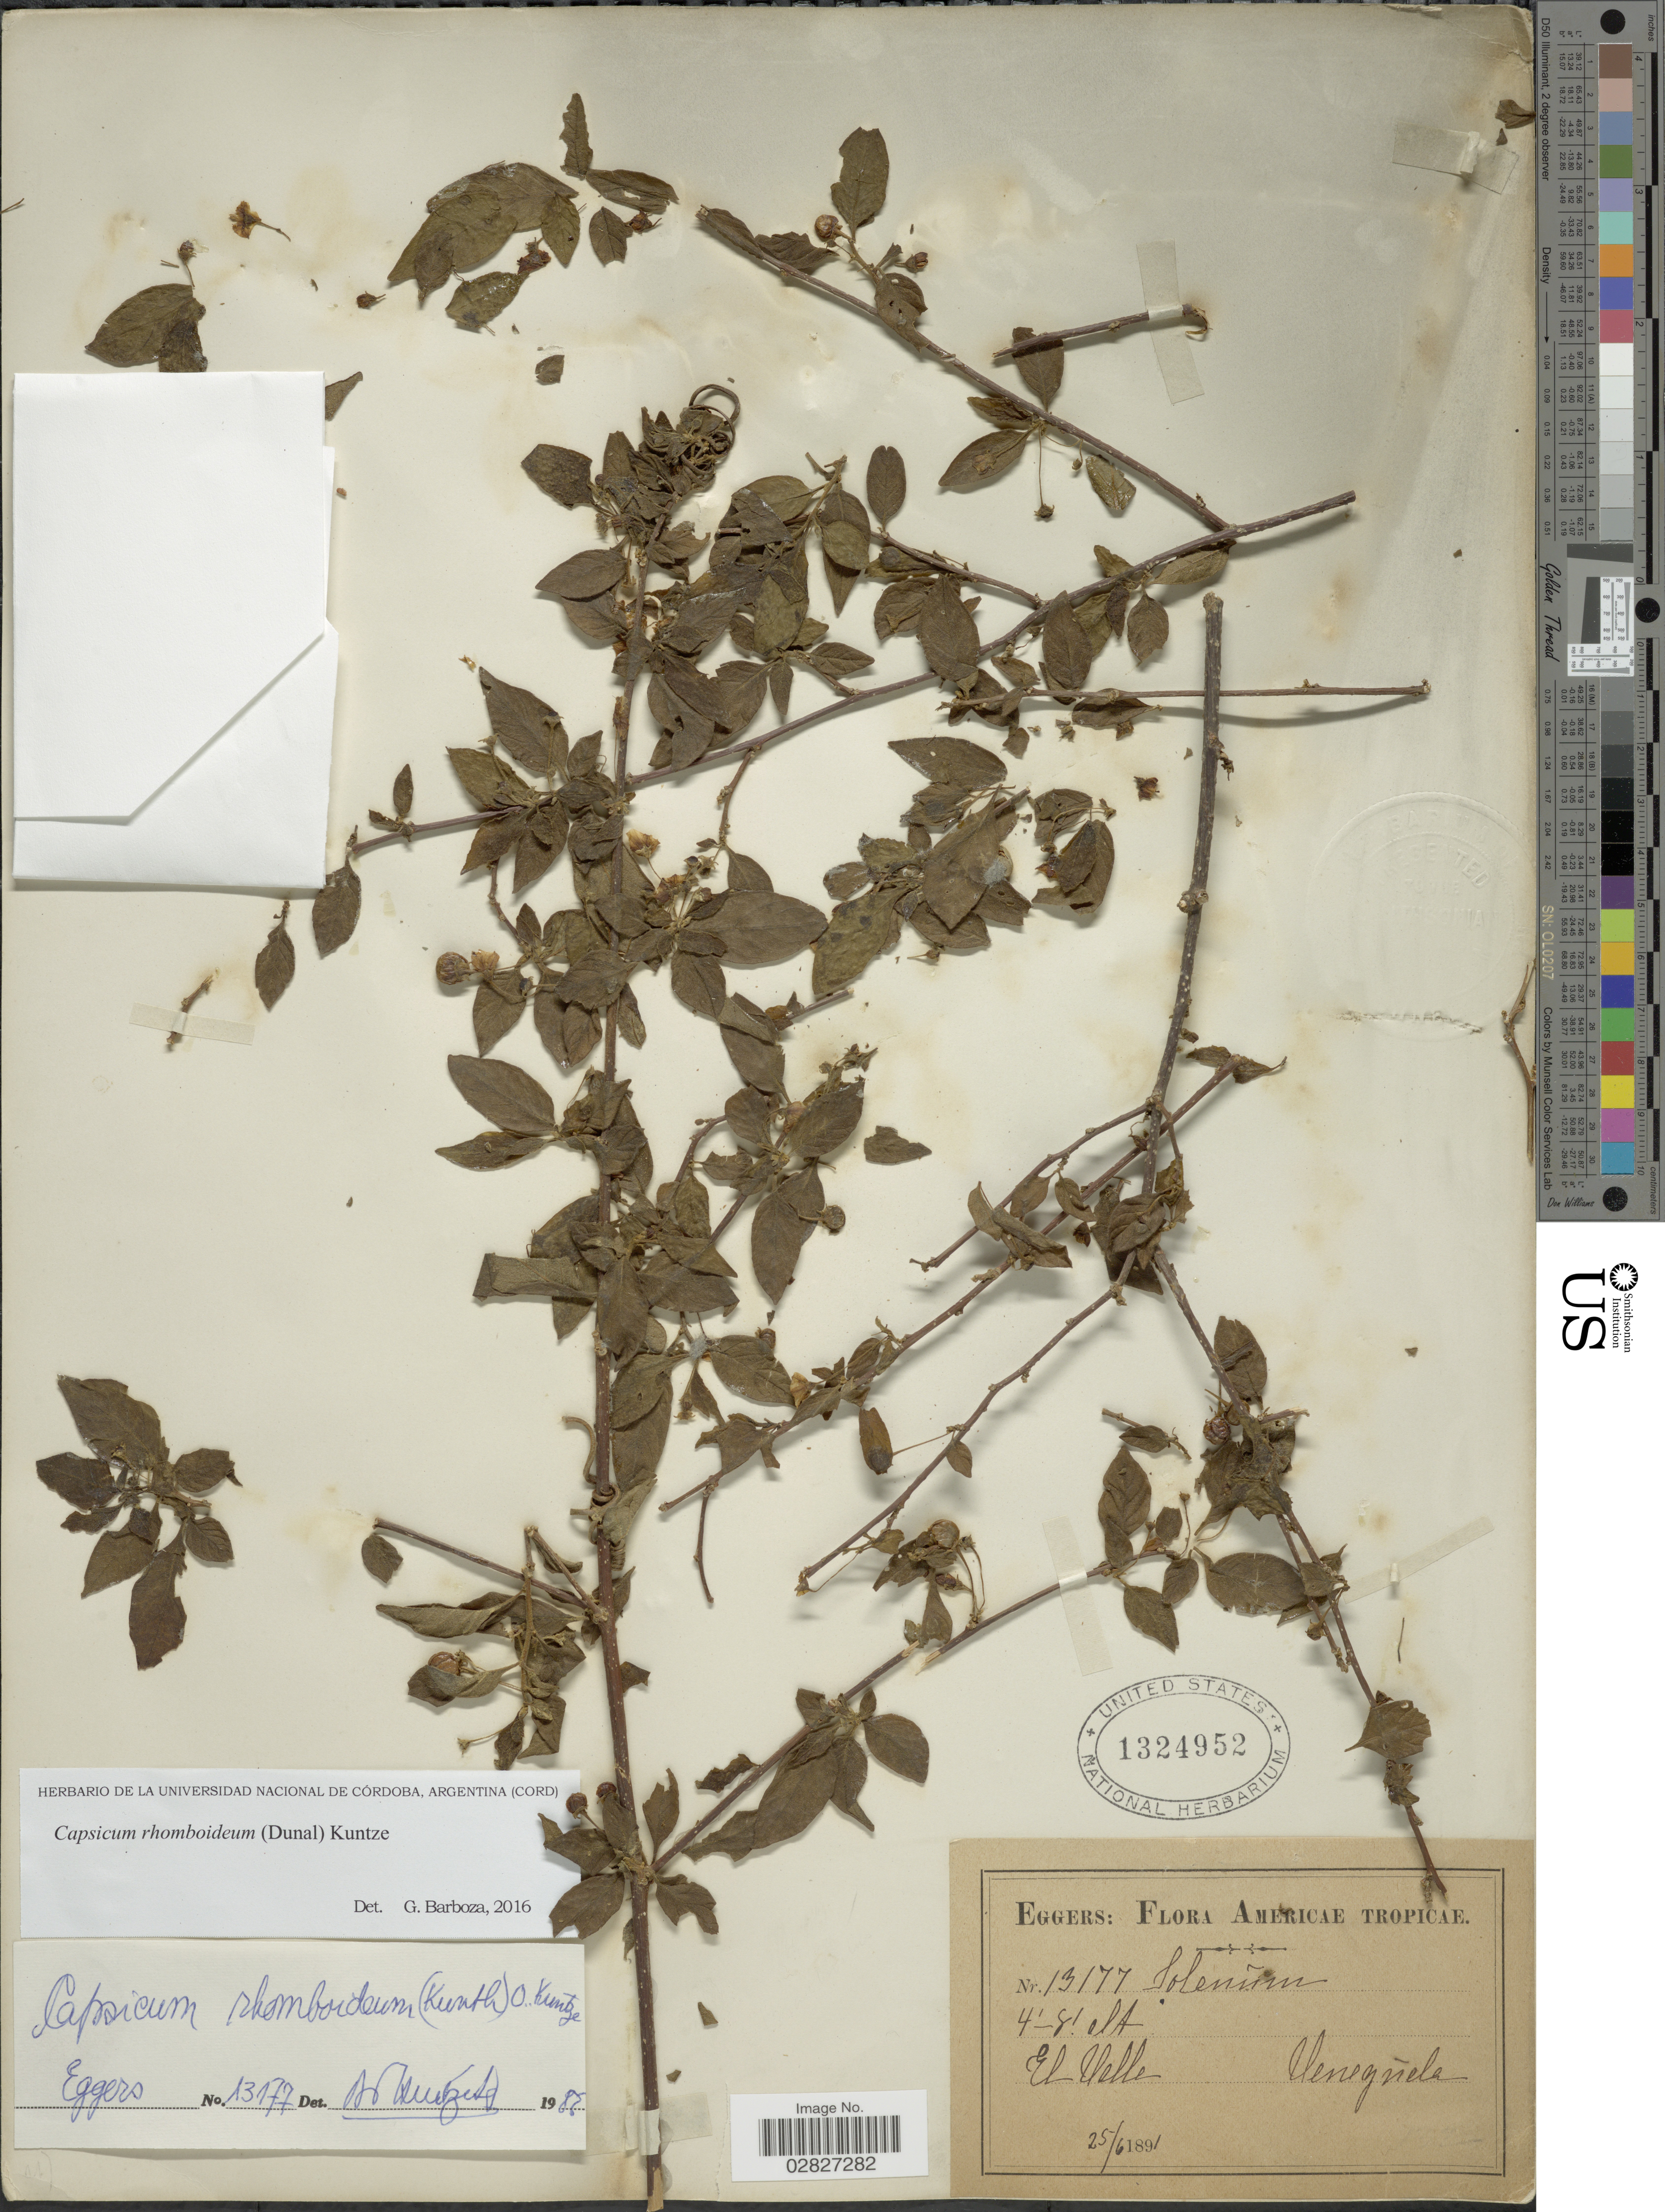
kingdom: Plantae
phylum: Tracheophyta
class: Magnoliopsida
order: Solanales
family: Solanaceae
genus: Capsicum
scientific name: Capsicum rhomboideum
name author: (Humb. & Bonpl. ex Dunal) Kuntze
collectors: -. Eggers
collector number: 13177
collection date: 1891-06-25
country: Venezuela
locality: Americae Tropicae. El Valle.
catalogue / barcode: US 1324952